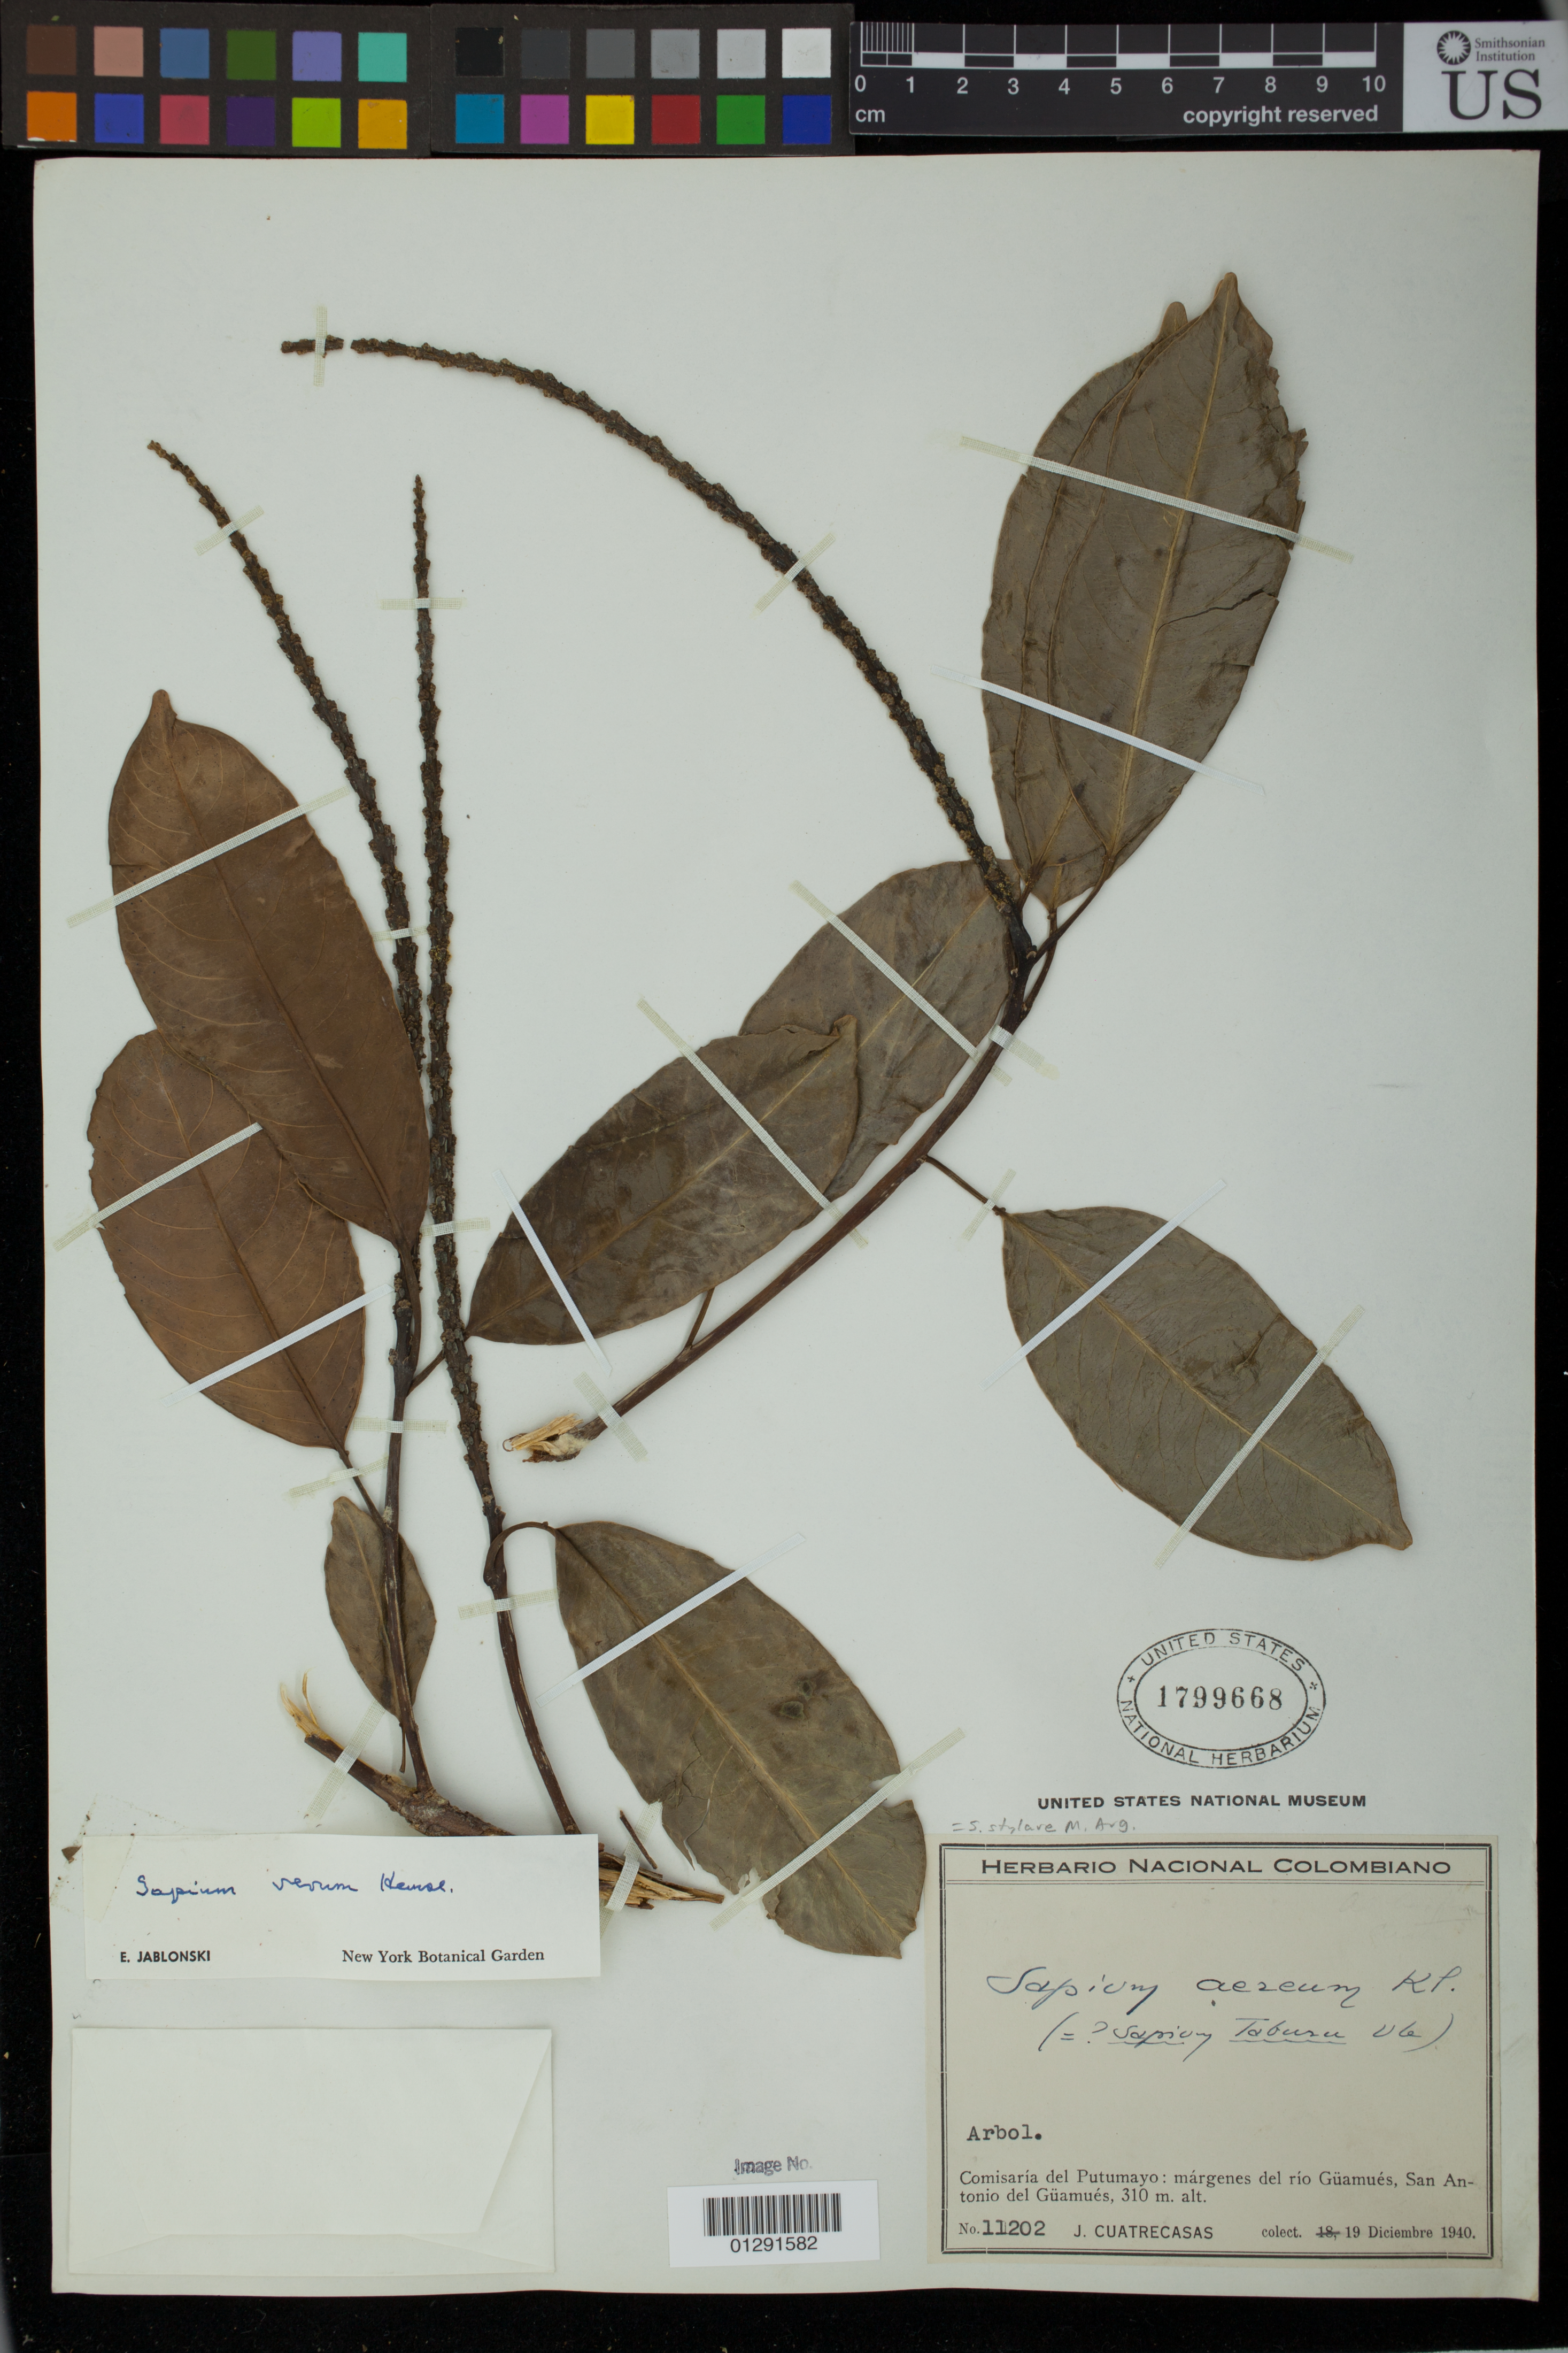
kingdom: Plantae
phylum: Tracheophyta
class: Magnoliopsida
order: Malpighiales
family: Euphorbiaceae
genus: Sapium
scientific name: Sapium stylare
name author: Müll. Arg.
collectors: J. Cuatrecasas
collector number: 11202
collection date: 1940-12-19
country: Colombia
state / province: Putumayo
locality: Margenes del rio Guames, San Antonio de Guamues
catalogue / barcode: US 1799668